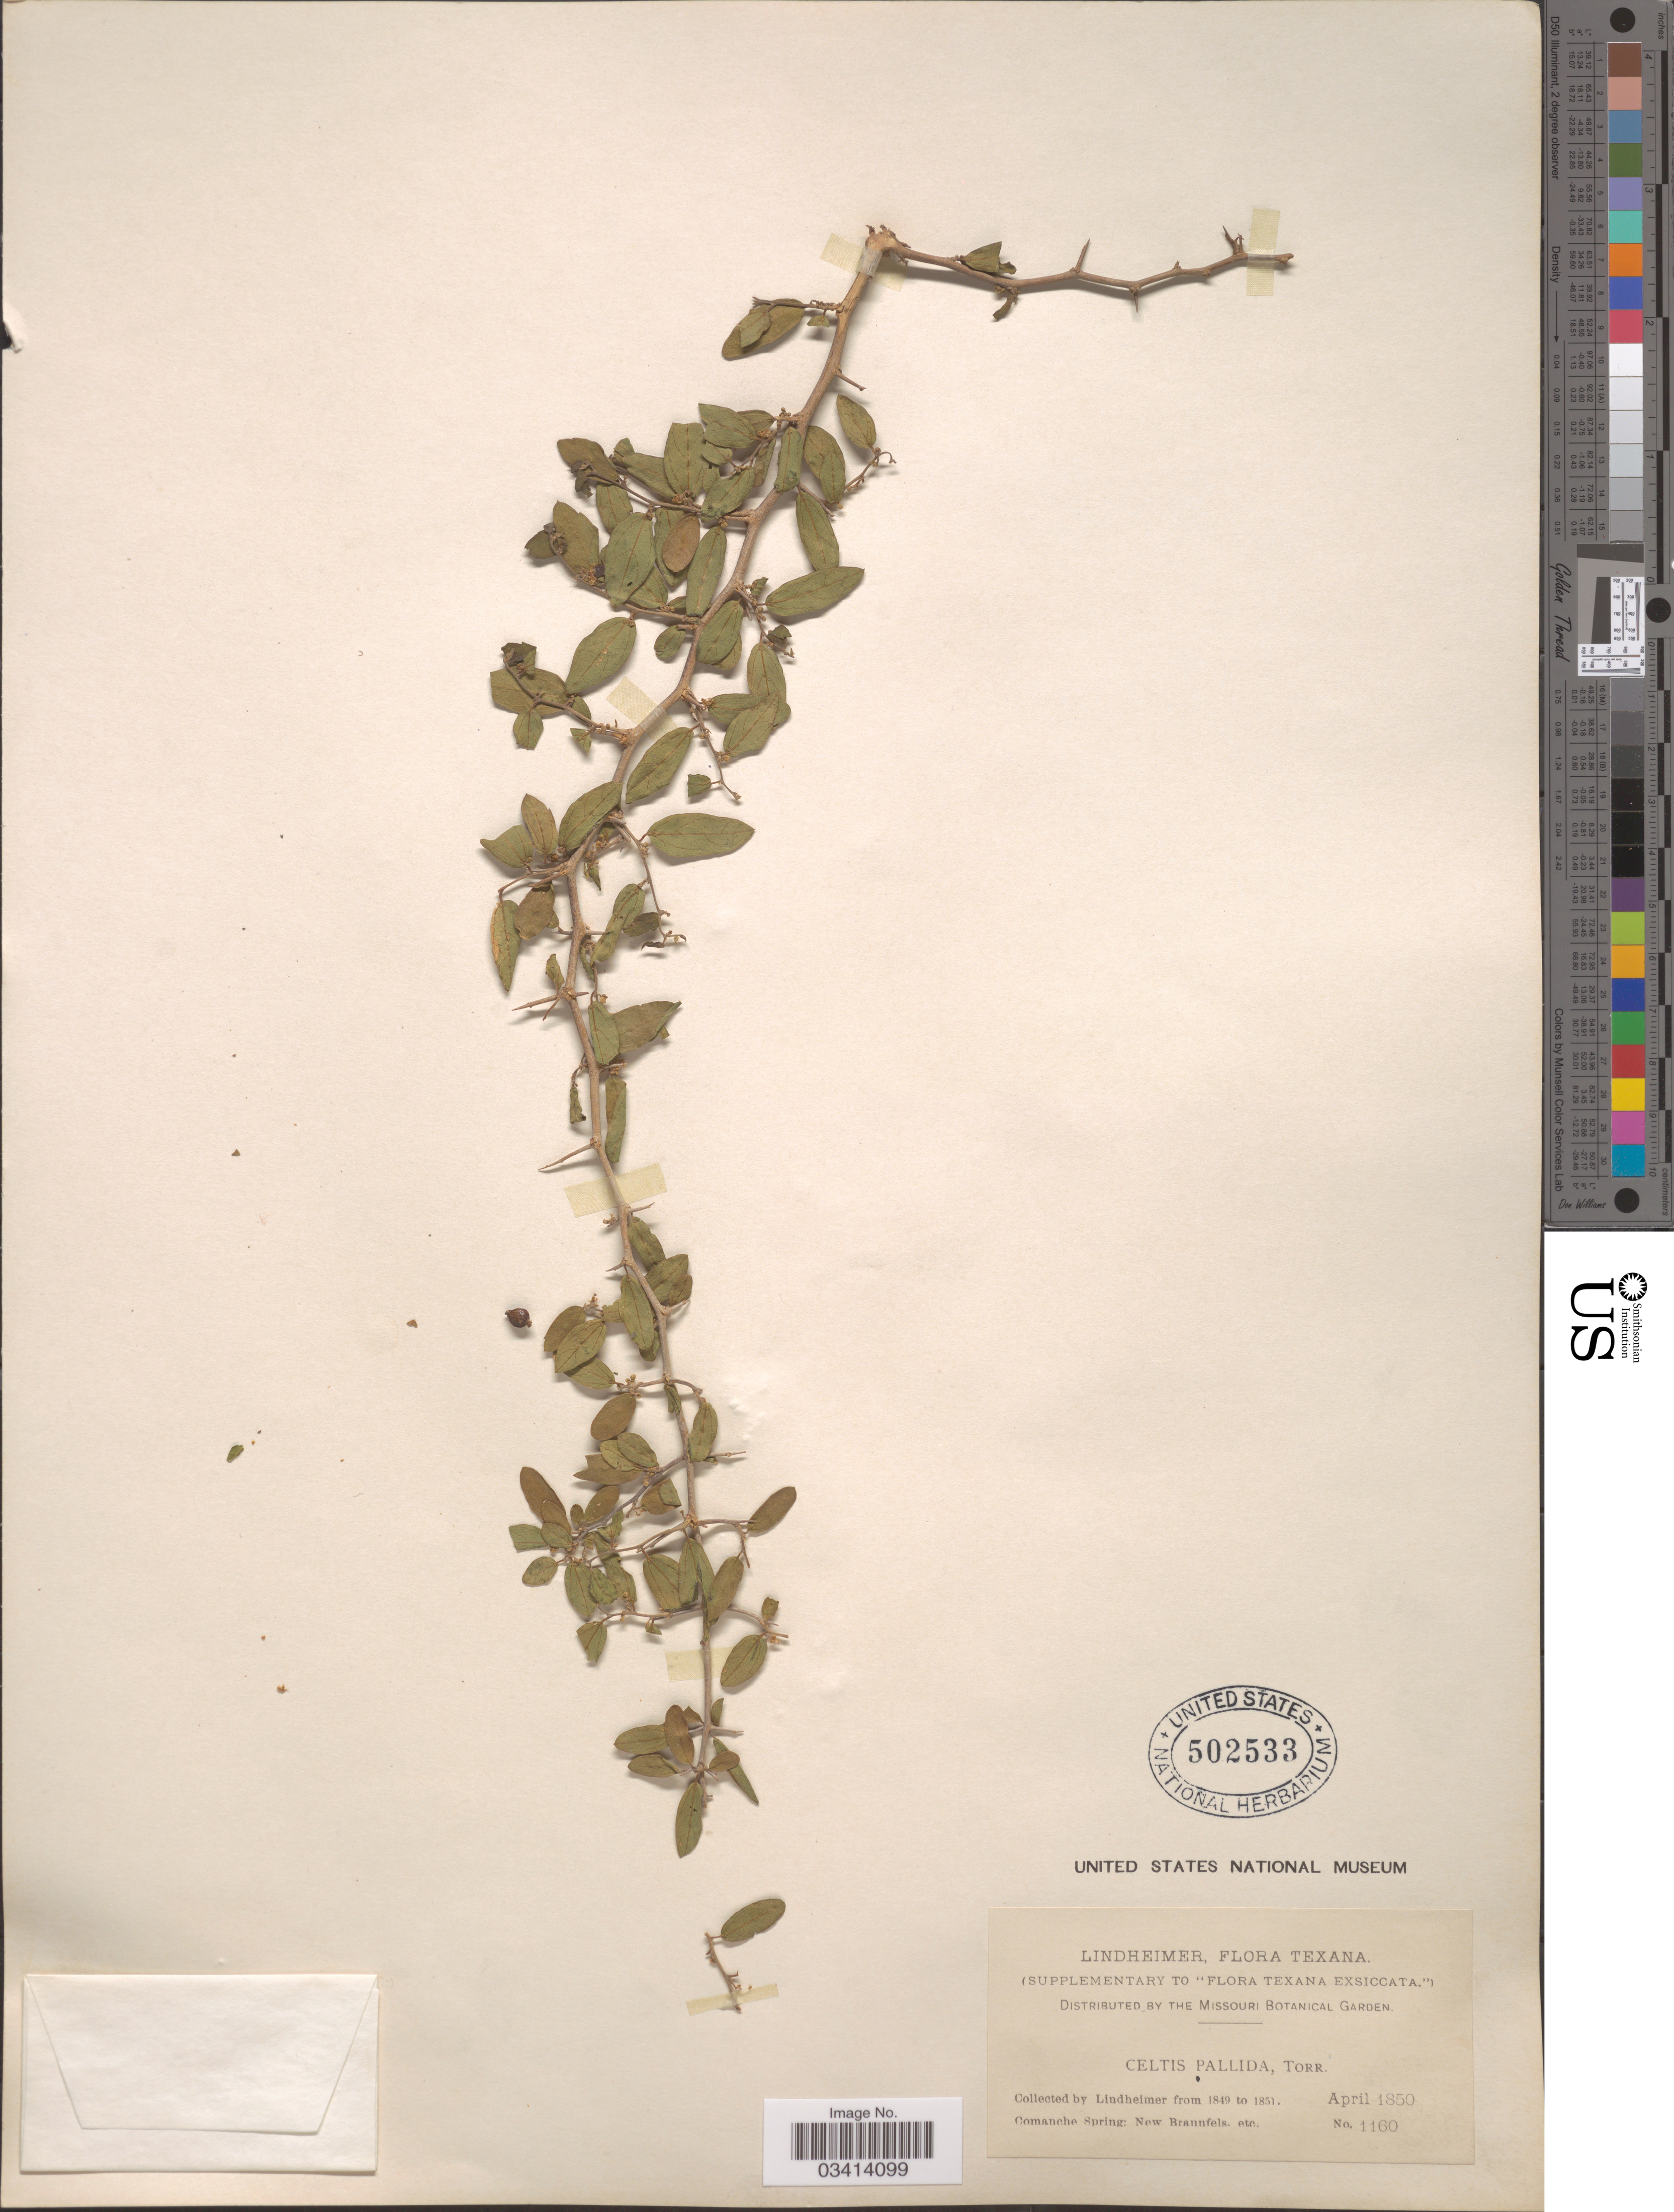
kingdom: Plantae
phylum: Tracheophyta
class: Magnoliopsida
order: Rosales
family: Cannabaceae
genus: Celtis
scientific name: Celtis pallida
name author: Torr. in Emory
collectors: -. Lindheimer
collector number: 1160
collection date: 1850-04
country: United States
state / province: Texas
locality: Comanche Spring: New Braunfles, etc.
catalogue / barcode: US 502533